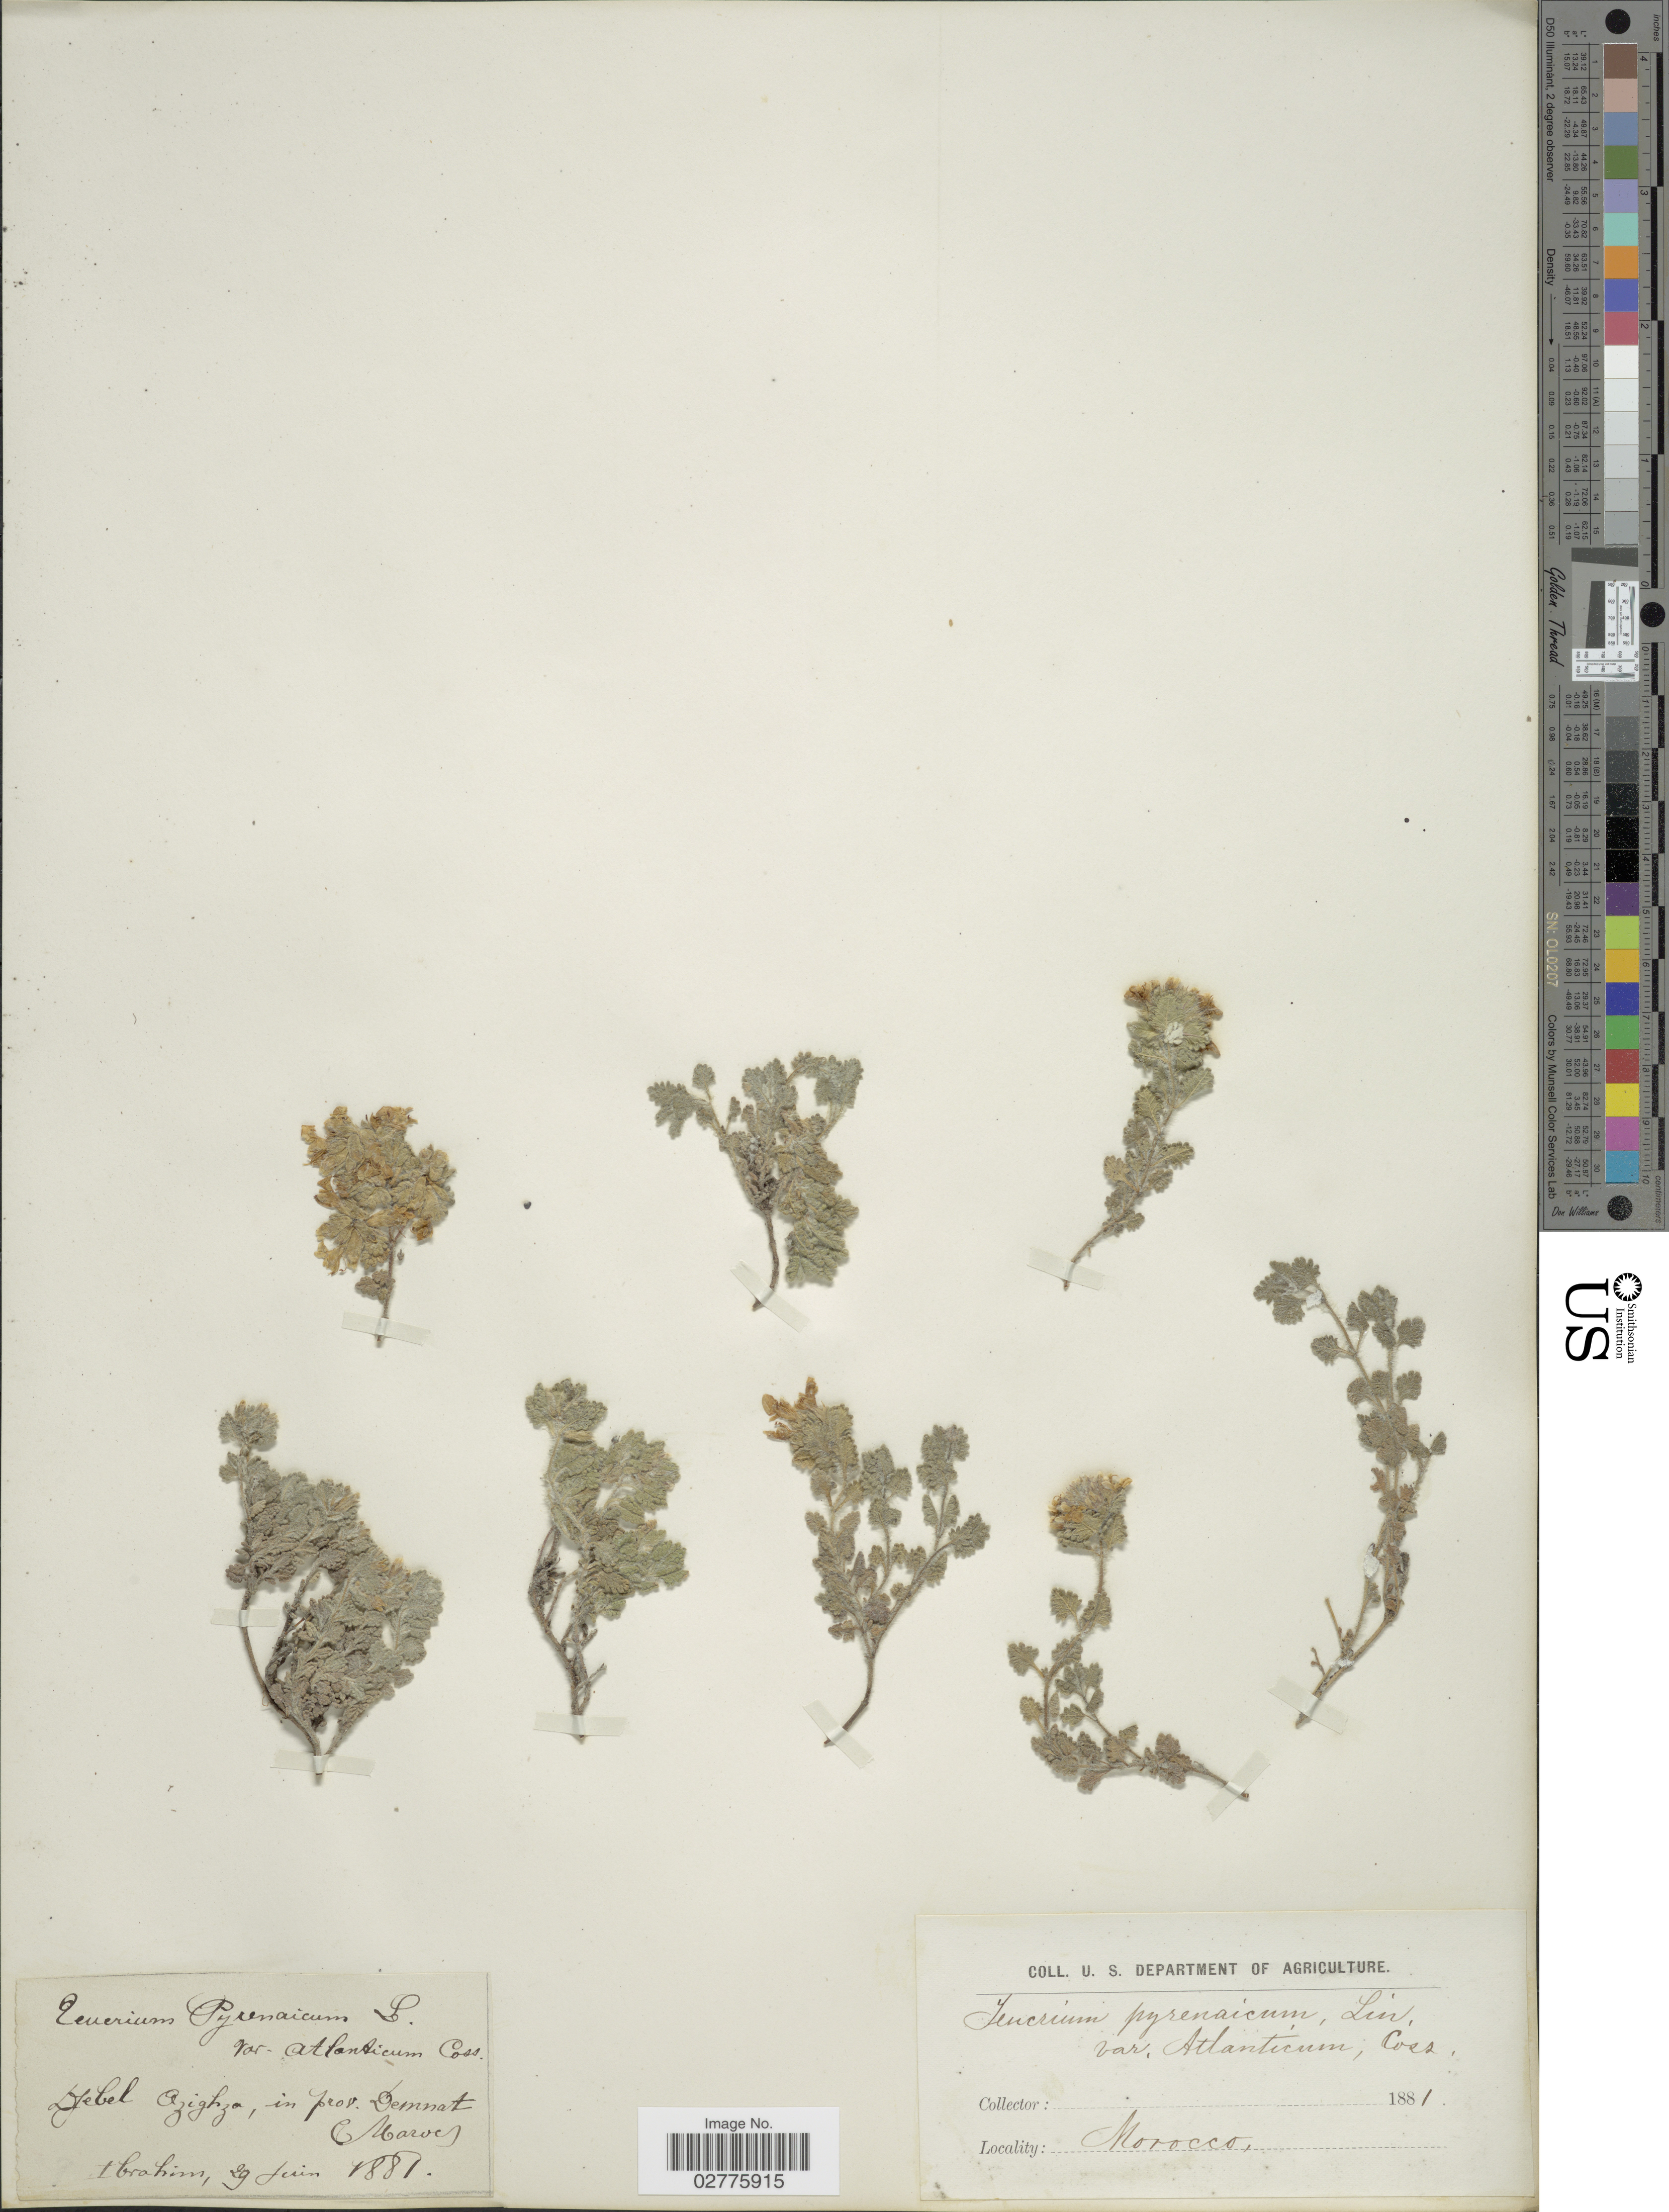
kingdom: Plantae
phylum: Tracheophyta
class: Magnoliopsida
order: Lamiales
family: Lamiaceae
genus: Teucrium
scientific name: Teucrium pyrenaicum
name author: L.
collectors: -. Ibrahim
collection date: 1881-06-29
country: Morocco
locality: Djebel Ozighza, in prov. Demnat Maroc.